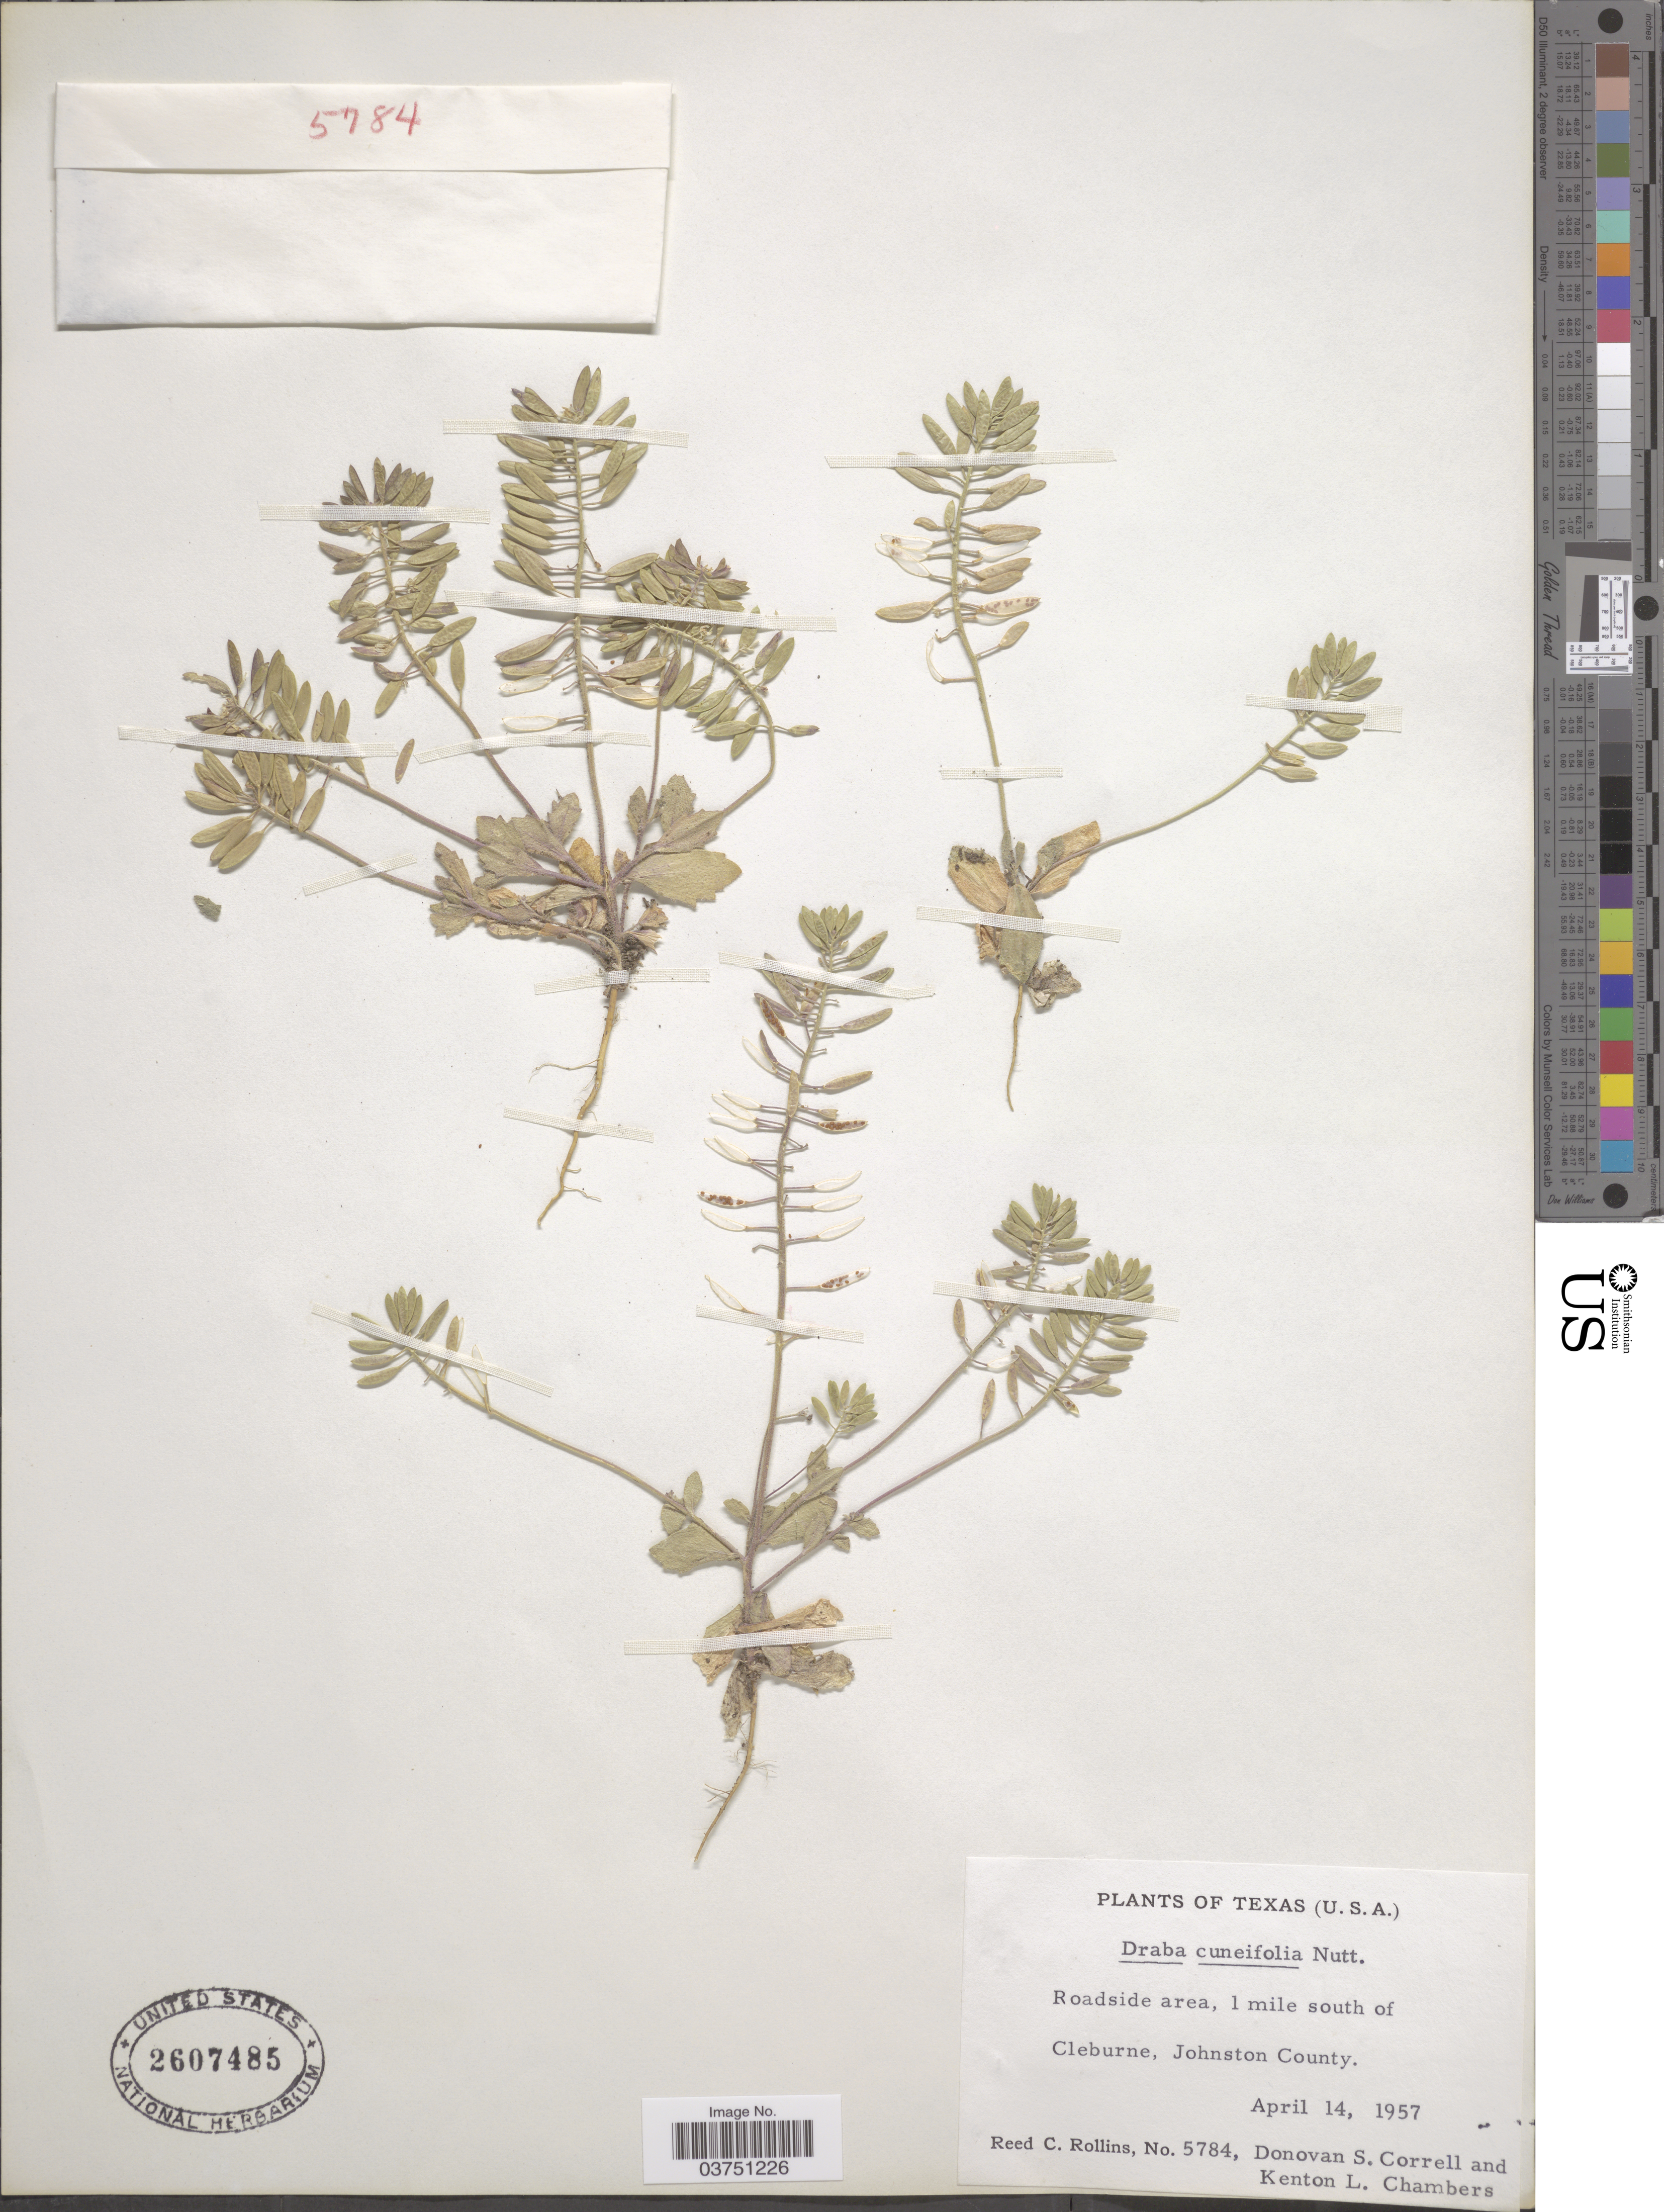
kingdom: Plantae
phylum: Tracheophyta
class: Magnoliopsida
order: Brassicales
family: Brassicaceae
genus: Draba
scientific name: Draba cuneifolia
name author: Nutt.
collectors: R. C. Rollins, D. S. Correll & K. L. Chambers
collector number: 5784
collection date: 1957-04-14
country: United States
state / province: Texas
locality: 1 mile south of Cleburne, Johnston County.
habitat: roadside area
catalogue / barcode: US 2607485